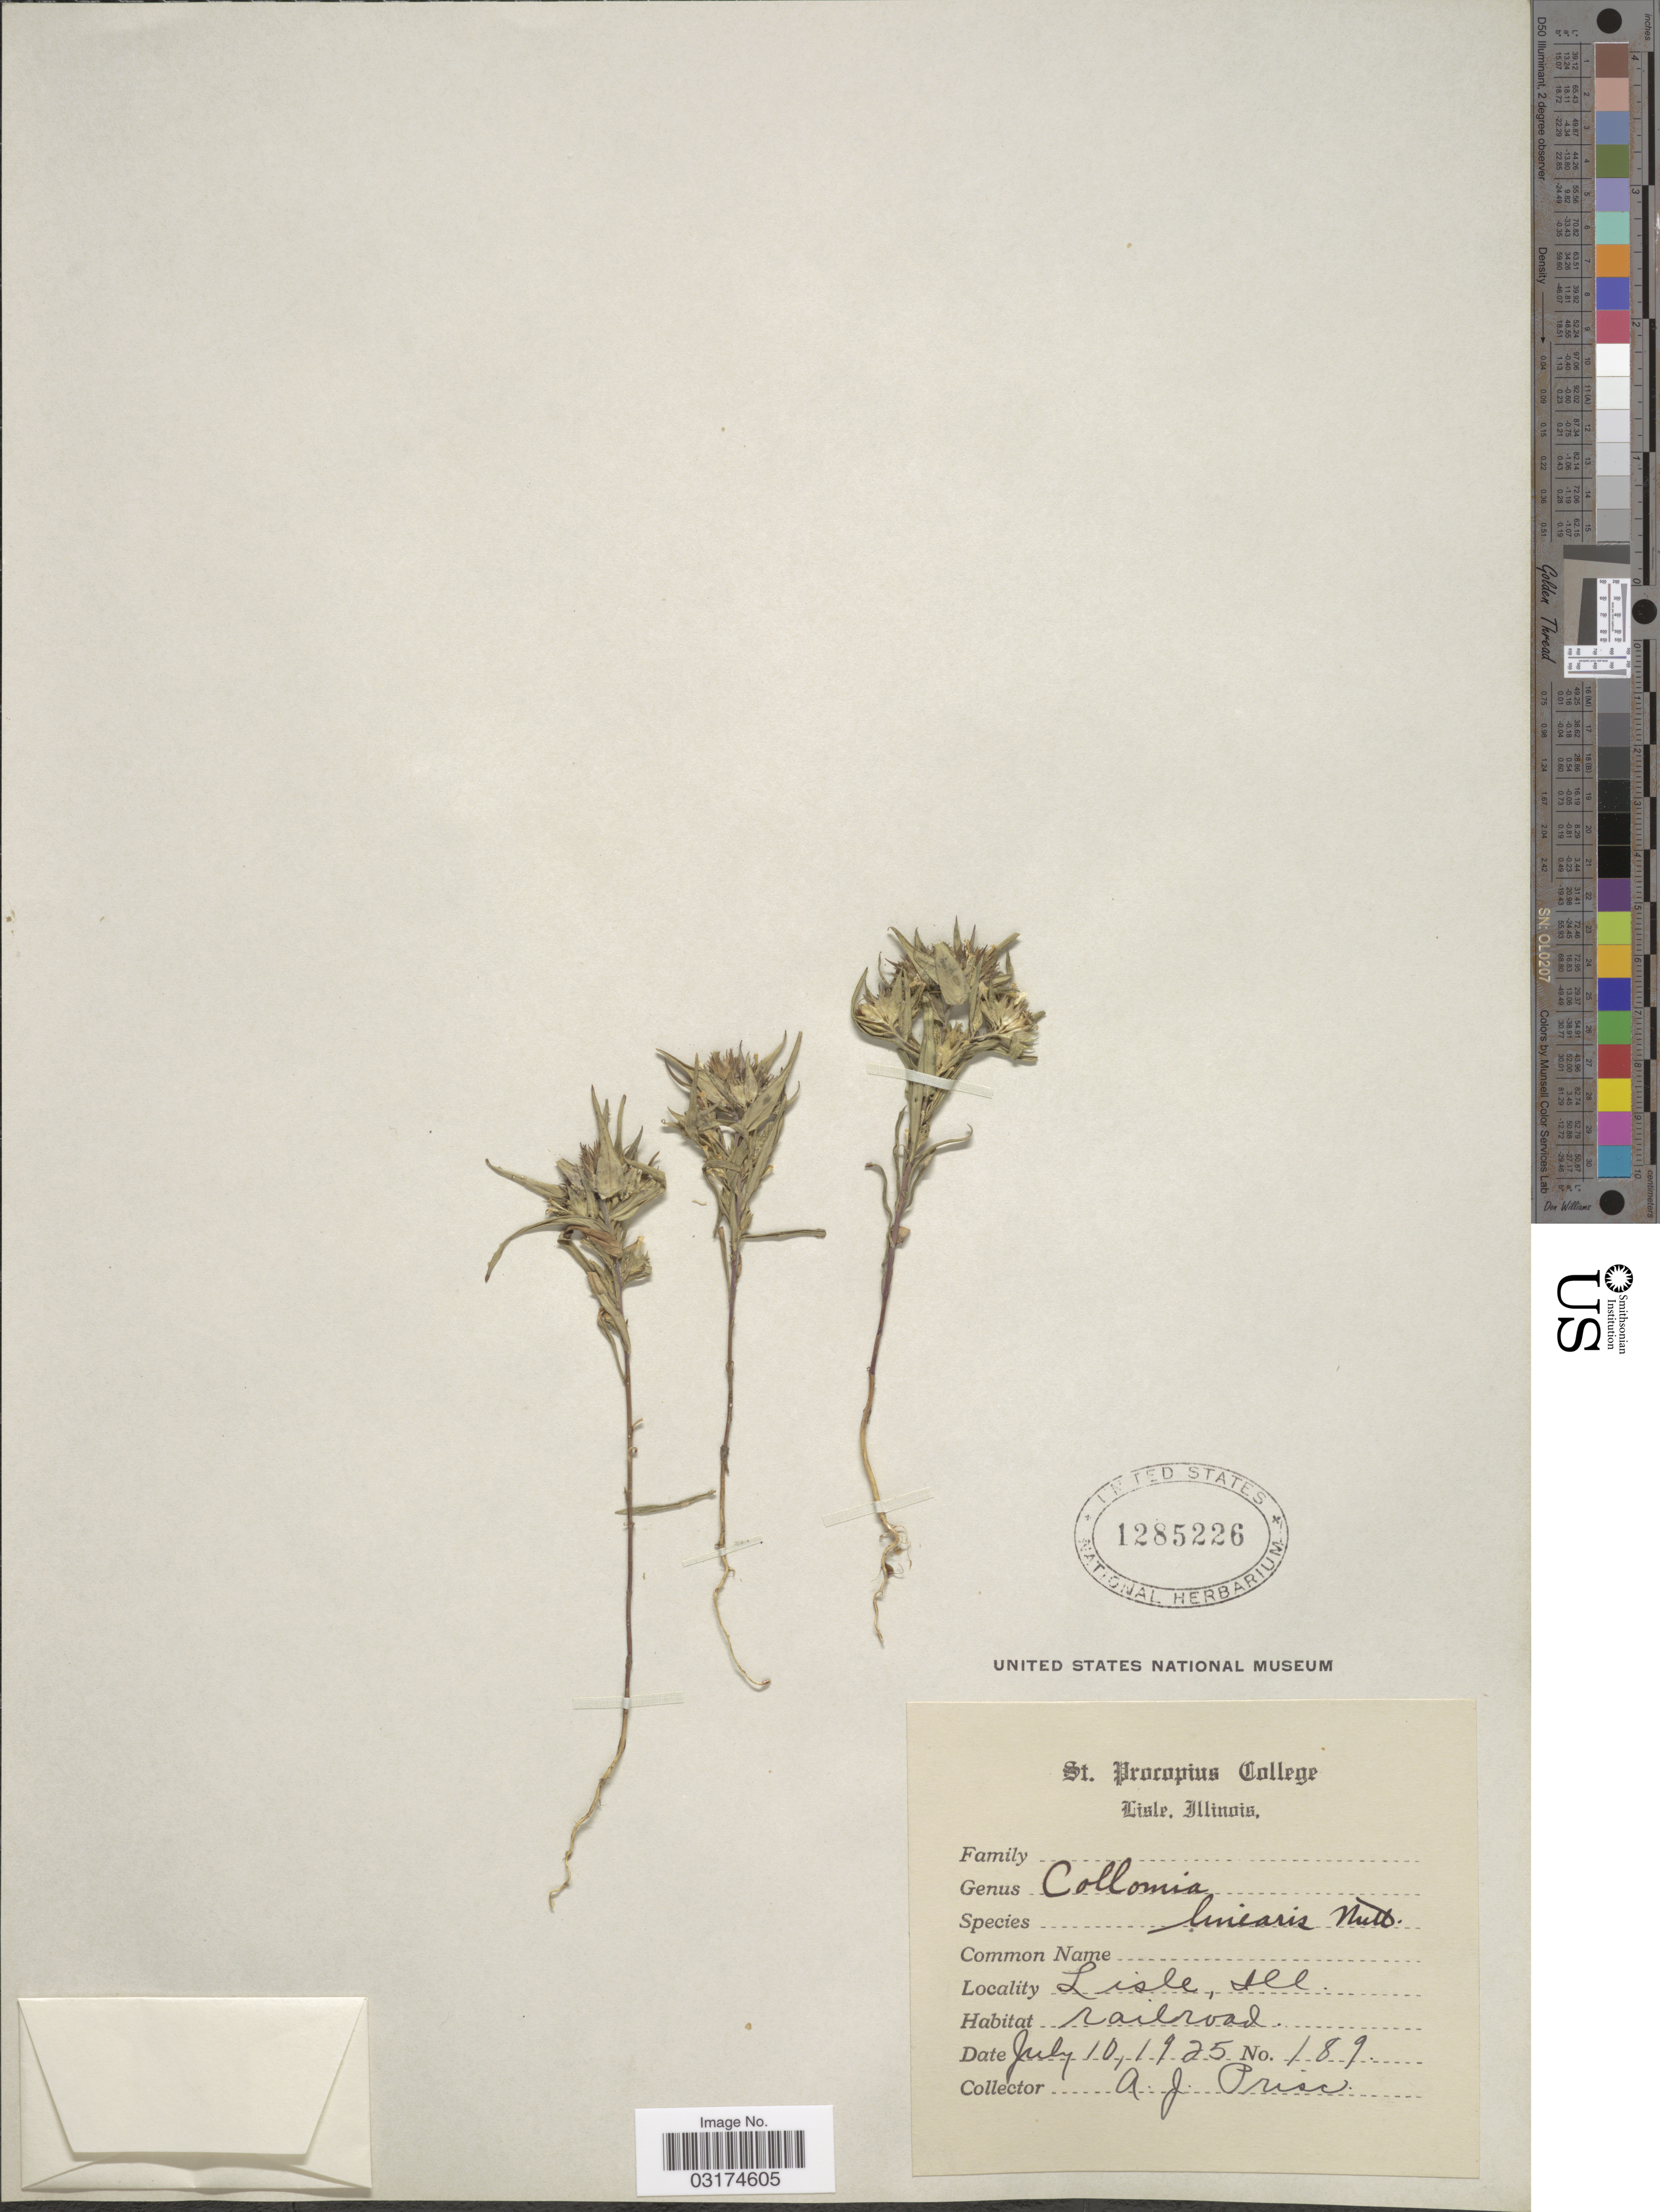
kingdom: Plantae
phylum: Tracheophyta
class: Magnoliopsida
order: Ericales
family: Polemoniaceae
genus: Collomia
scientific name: Collomia linearis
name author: Nutt.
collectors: A. J. Prisc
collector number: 189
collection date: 1925-07-10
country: United States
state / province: Illinois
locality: Lisle, ILL.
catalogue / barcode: US 1285226